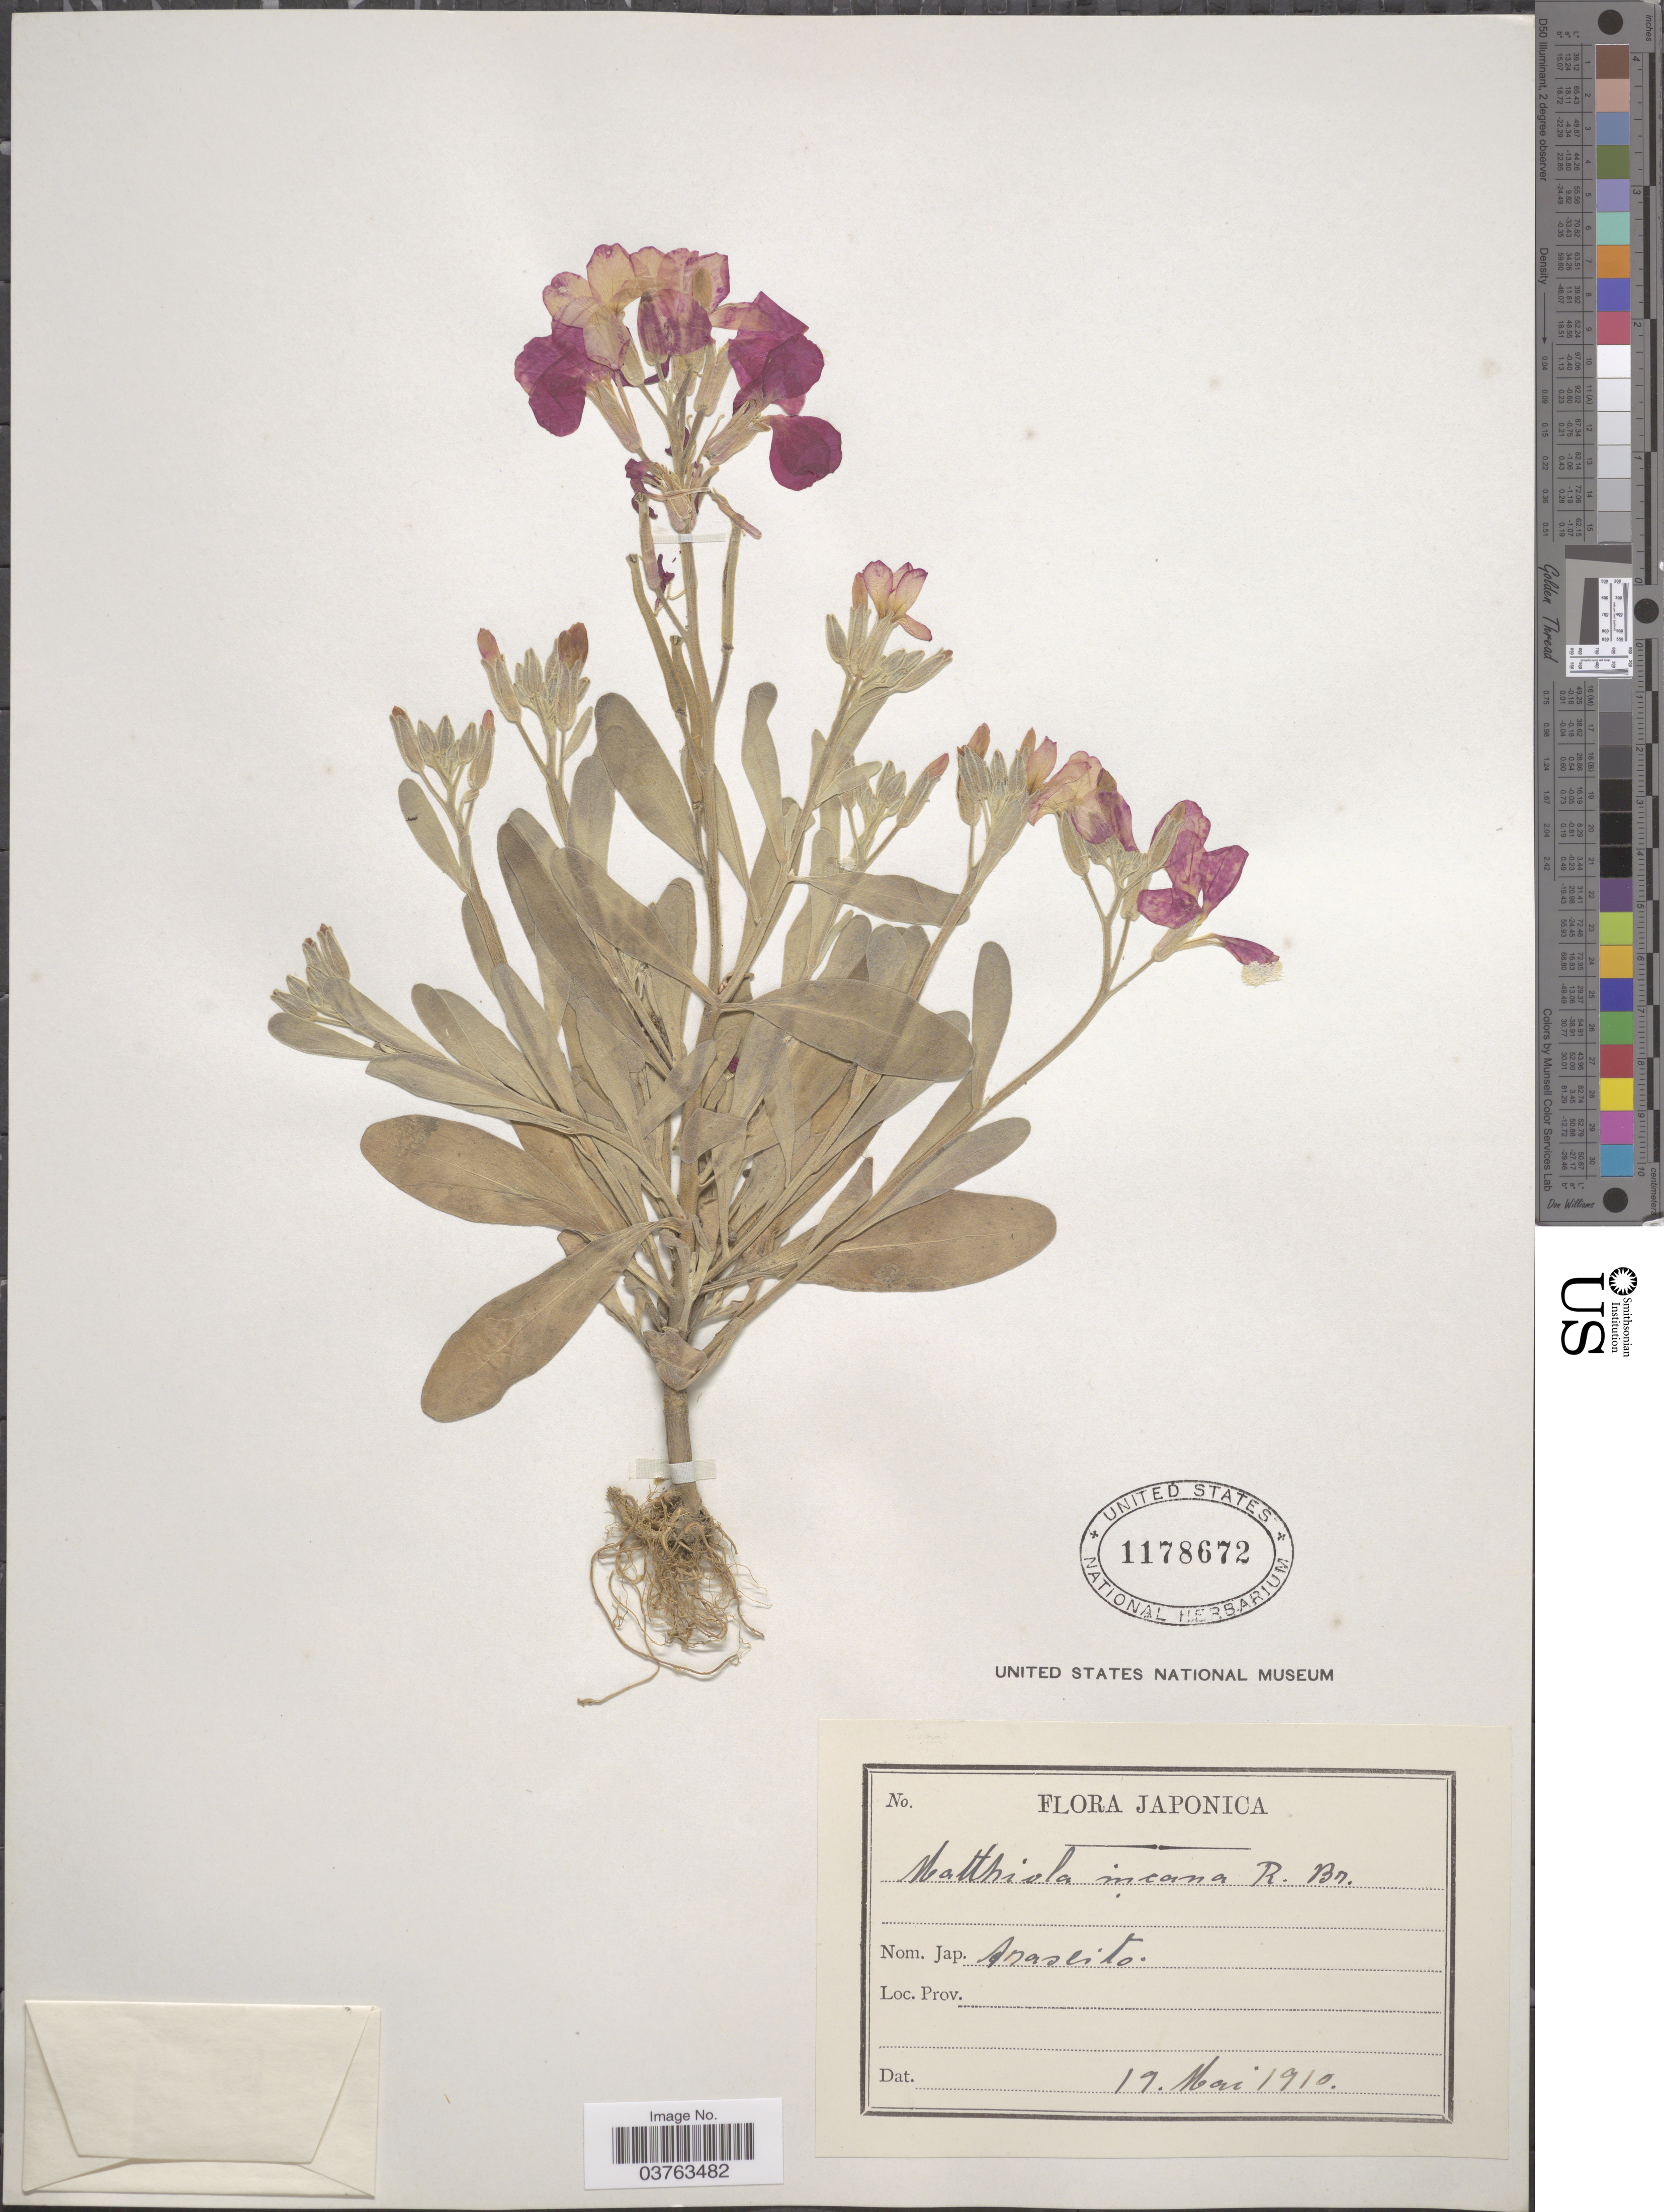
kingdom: Plantae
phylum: Tracheophyta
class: Magnoliopsida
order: Brassicales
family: Brassicaceae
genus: Matthiola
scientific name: Matthiola incana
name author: (L.) W.T. Aiton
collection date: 1910-05-19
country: Japan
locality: Anaseito.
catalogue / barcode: US 1178672